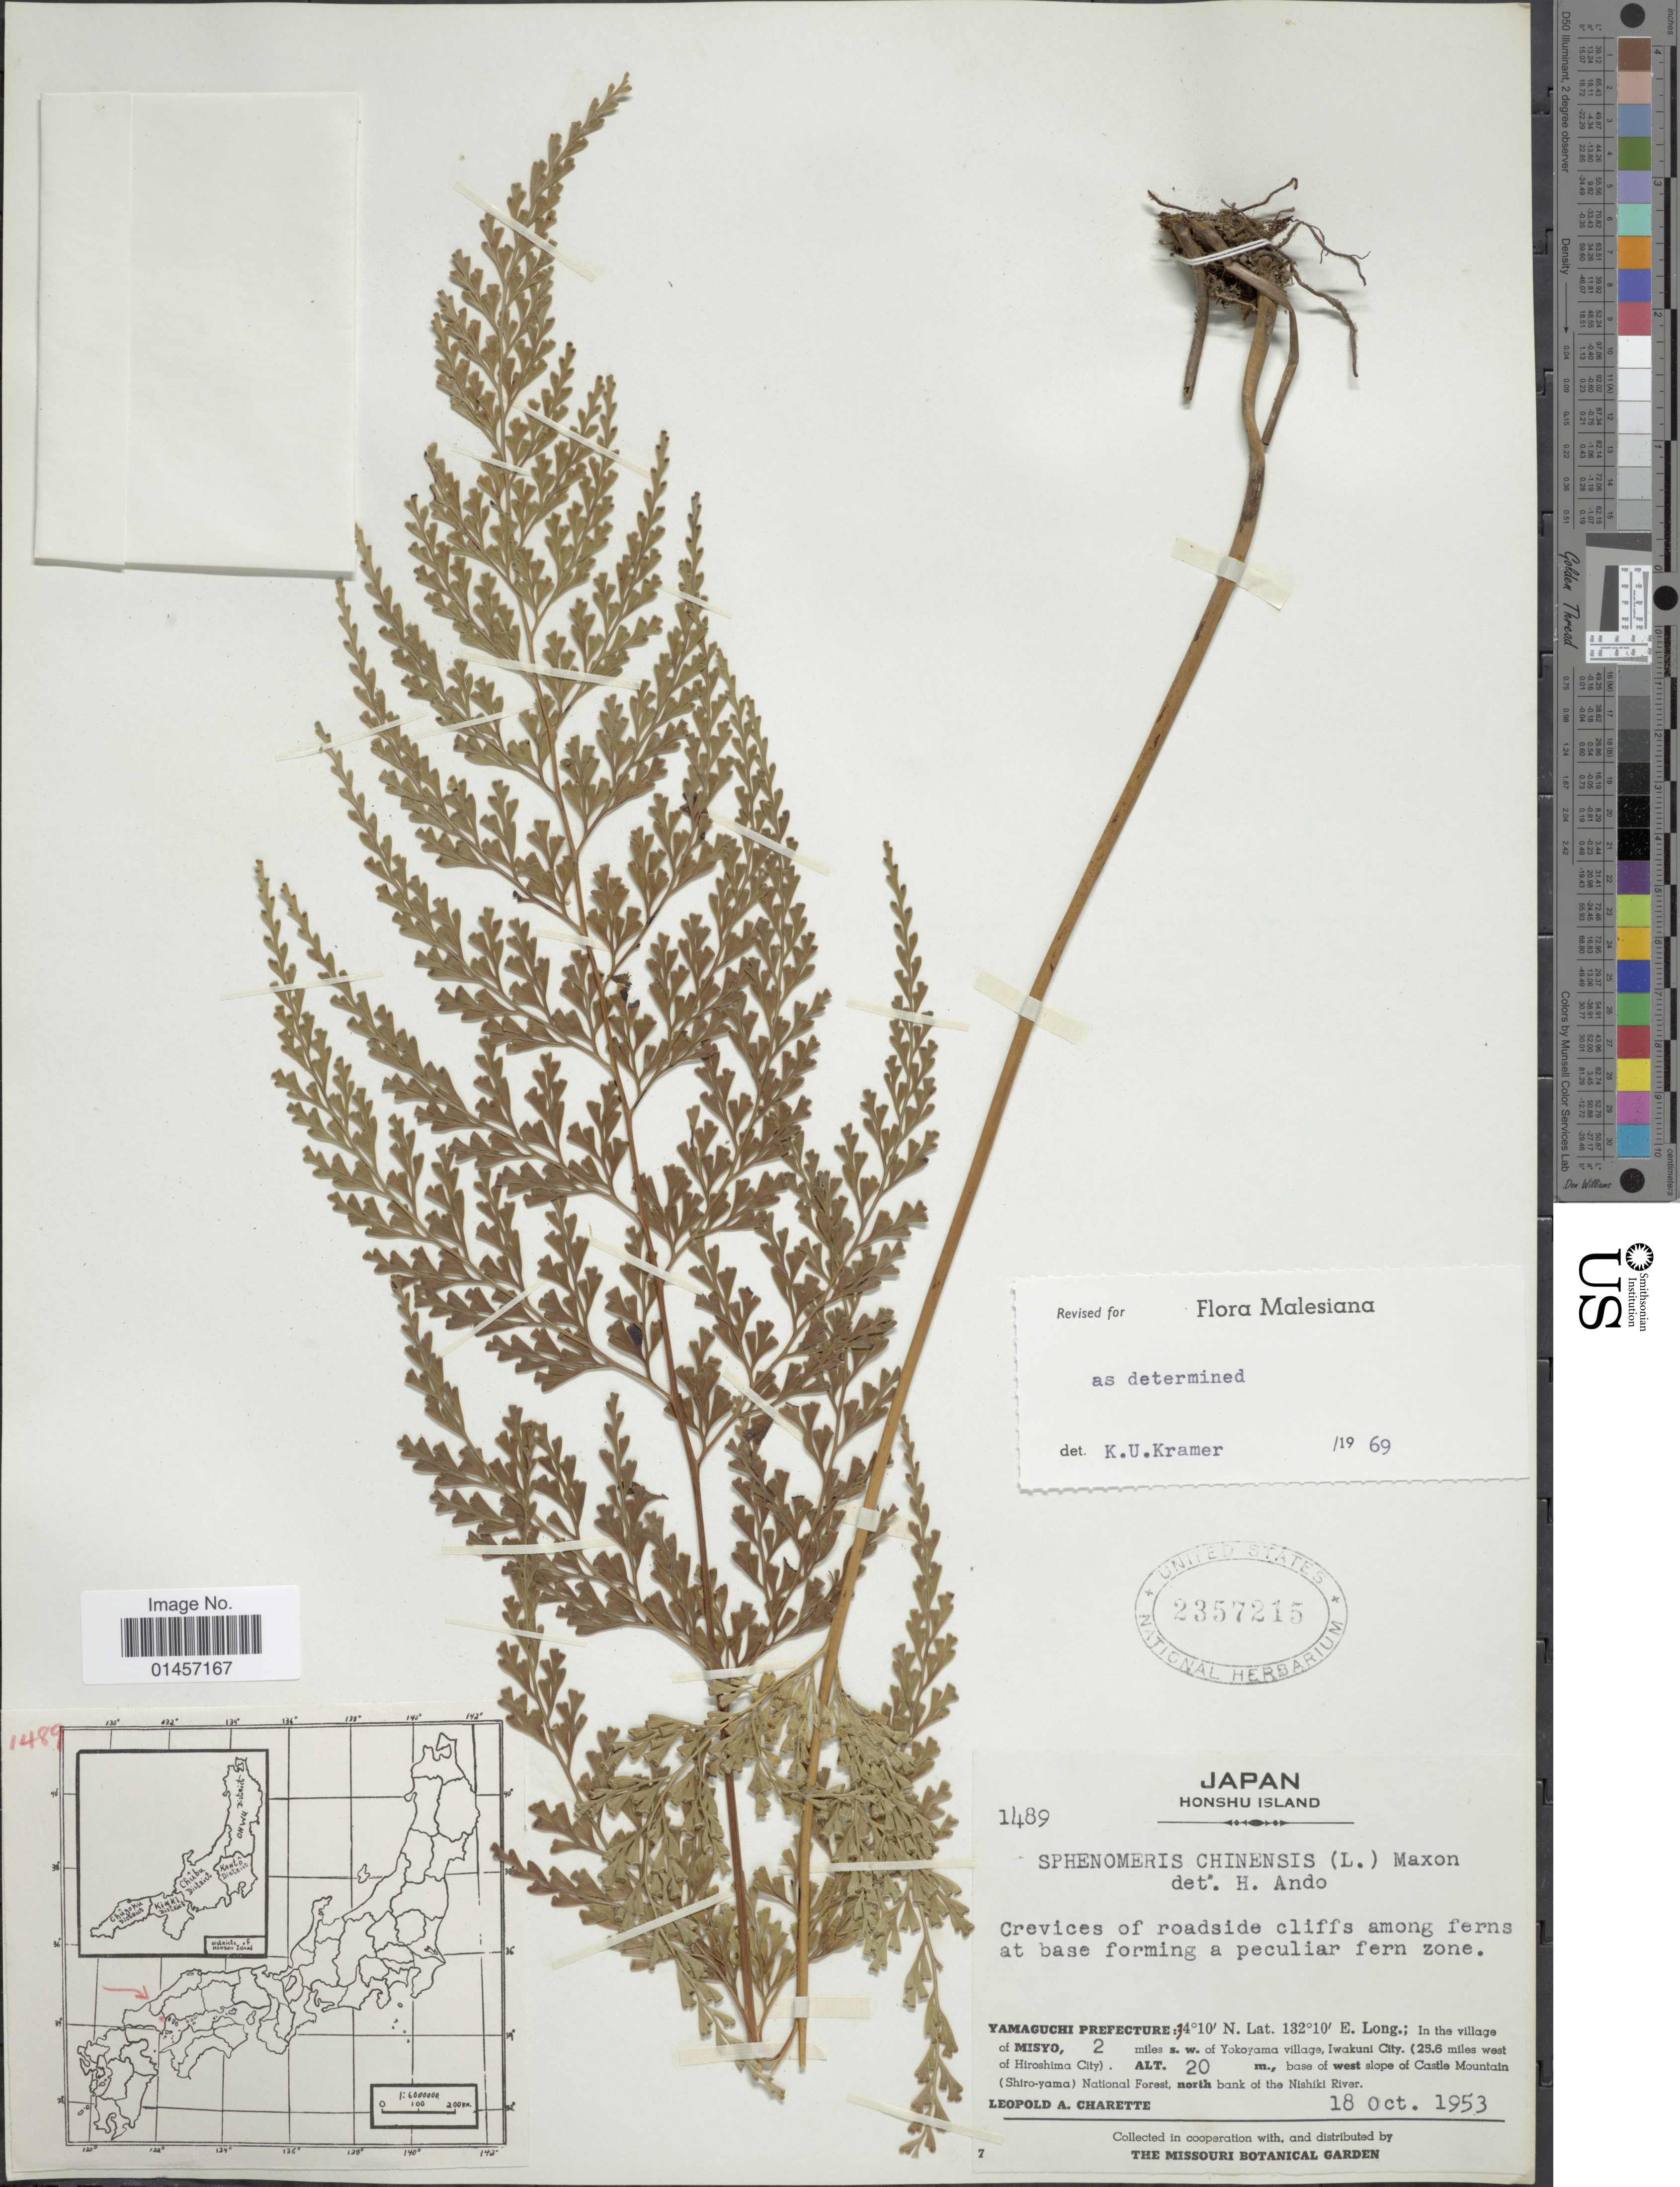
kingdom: Plantae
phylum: Tracheophyta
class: Polypodiopsida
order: Polypodiales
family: Lindsaeaceae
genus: Sphenomeris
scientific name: Sphenomeris chinensis var. chinensis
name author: (L.) Maxon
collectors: L. A. Charette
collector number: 1489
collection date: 1953-10-18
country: Japan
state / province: Yamaguti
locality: Yamaguchi Prefecture in the village of Misyo, 2miles s.w. of Yokoyama village, Iwakuni City(25.6 miles west of Hiroshima City, base of west slope of Castele Mountain(Shiro-Yama) National Forest, north bank of the Nishiki River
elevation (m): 20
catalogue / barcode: US 2357215